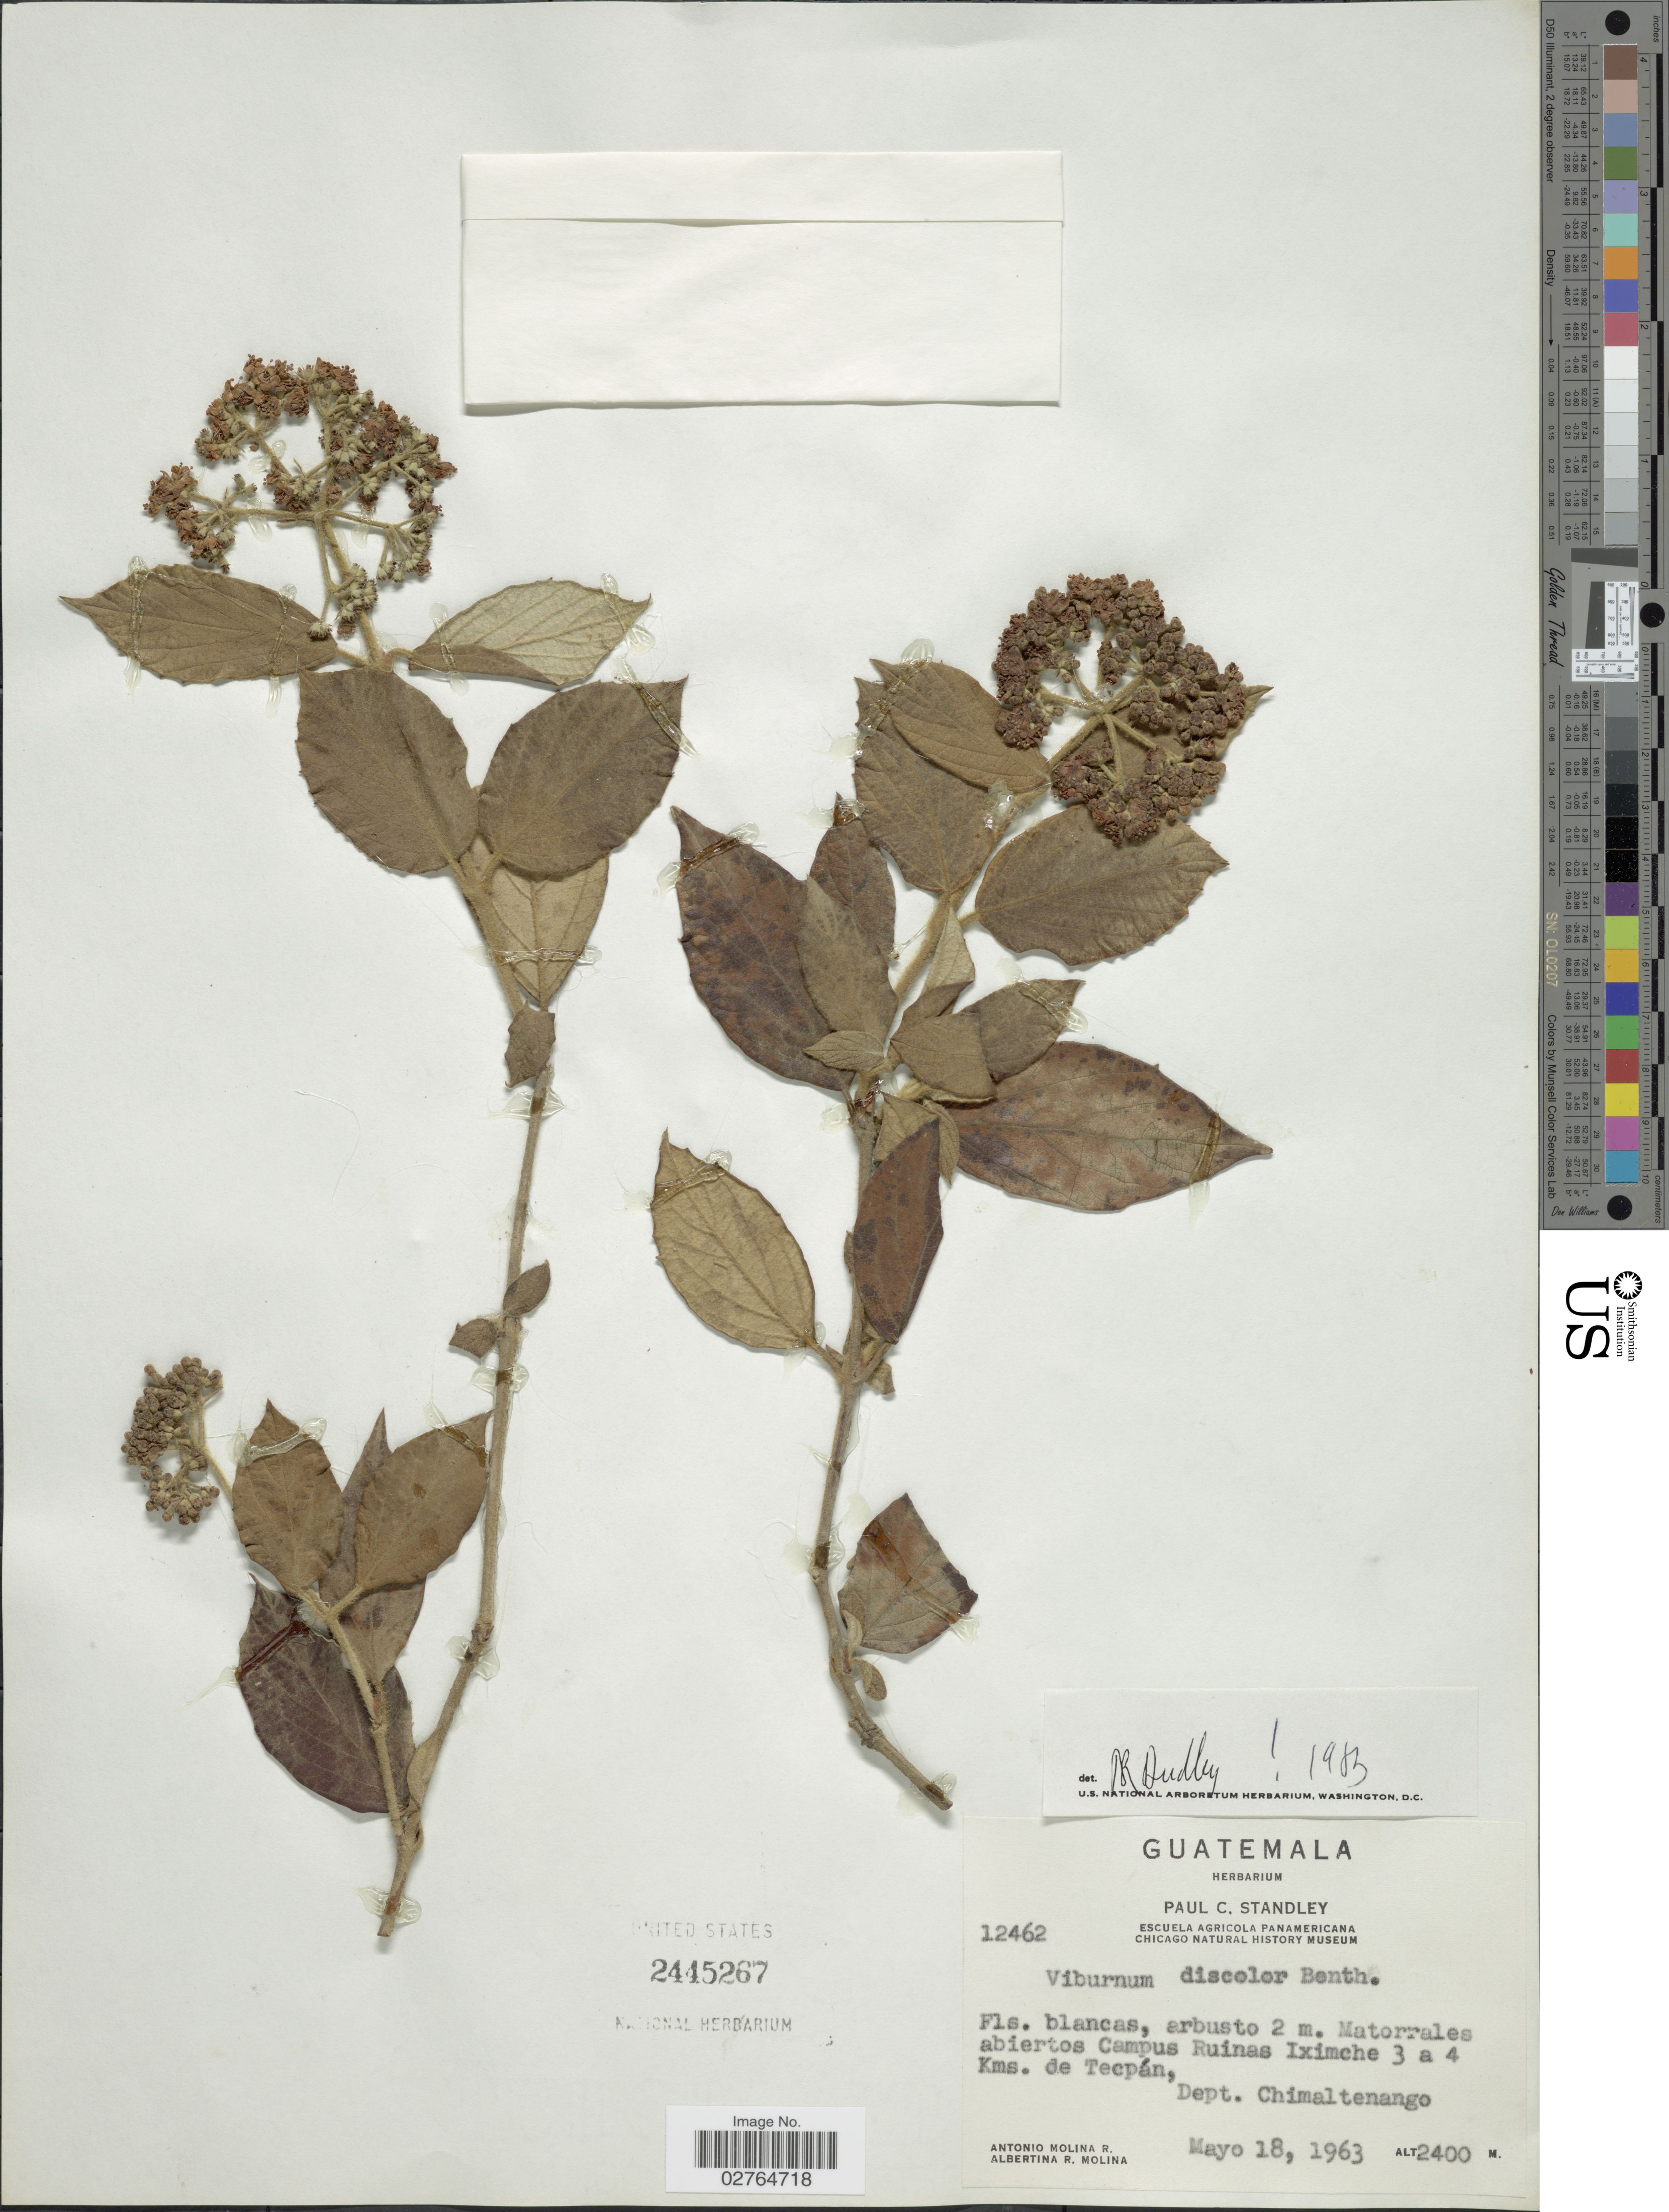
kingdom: Plantae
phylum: Tracheophyta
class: Magnoliopsida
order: Dipsacales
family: Viburnaceae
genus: Viburnum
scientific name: Viburnum discolor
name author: Benth.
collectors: A. Molina R. & A. R. Molina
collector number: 12462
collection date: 1963-05-18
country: Guatemala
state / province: Chimaltenango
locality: Matorrales abiertos Campus Ruinas Iximche 3 a 4 Kms. de Tecpán. Dept. Chimaltenango.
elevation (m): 2400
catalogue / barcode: US 2445267